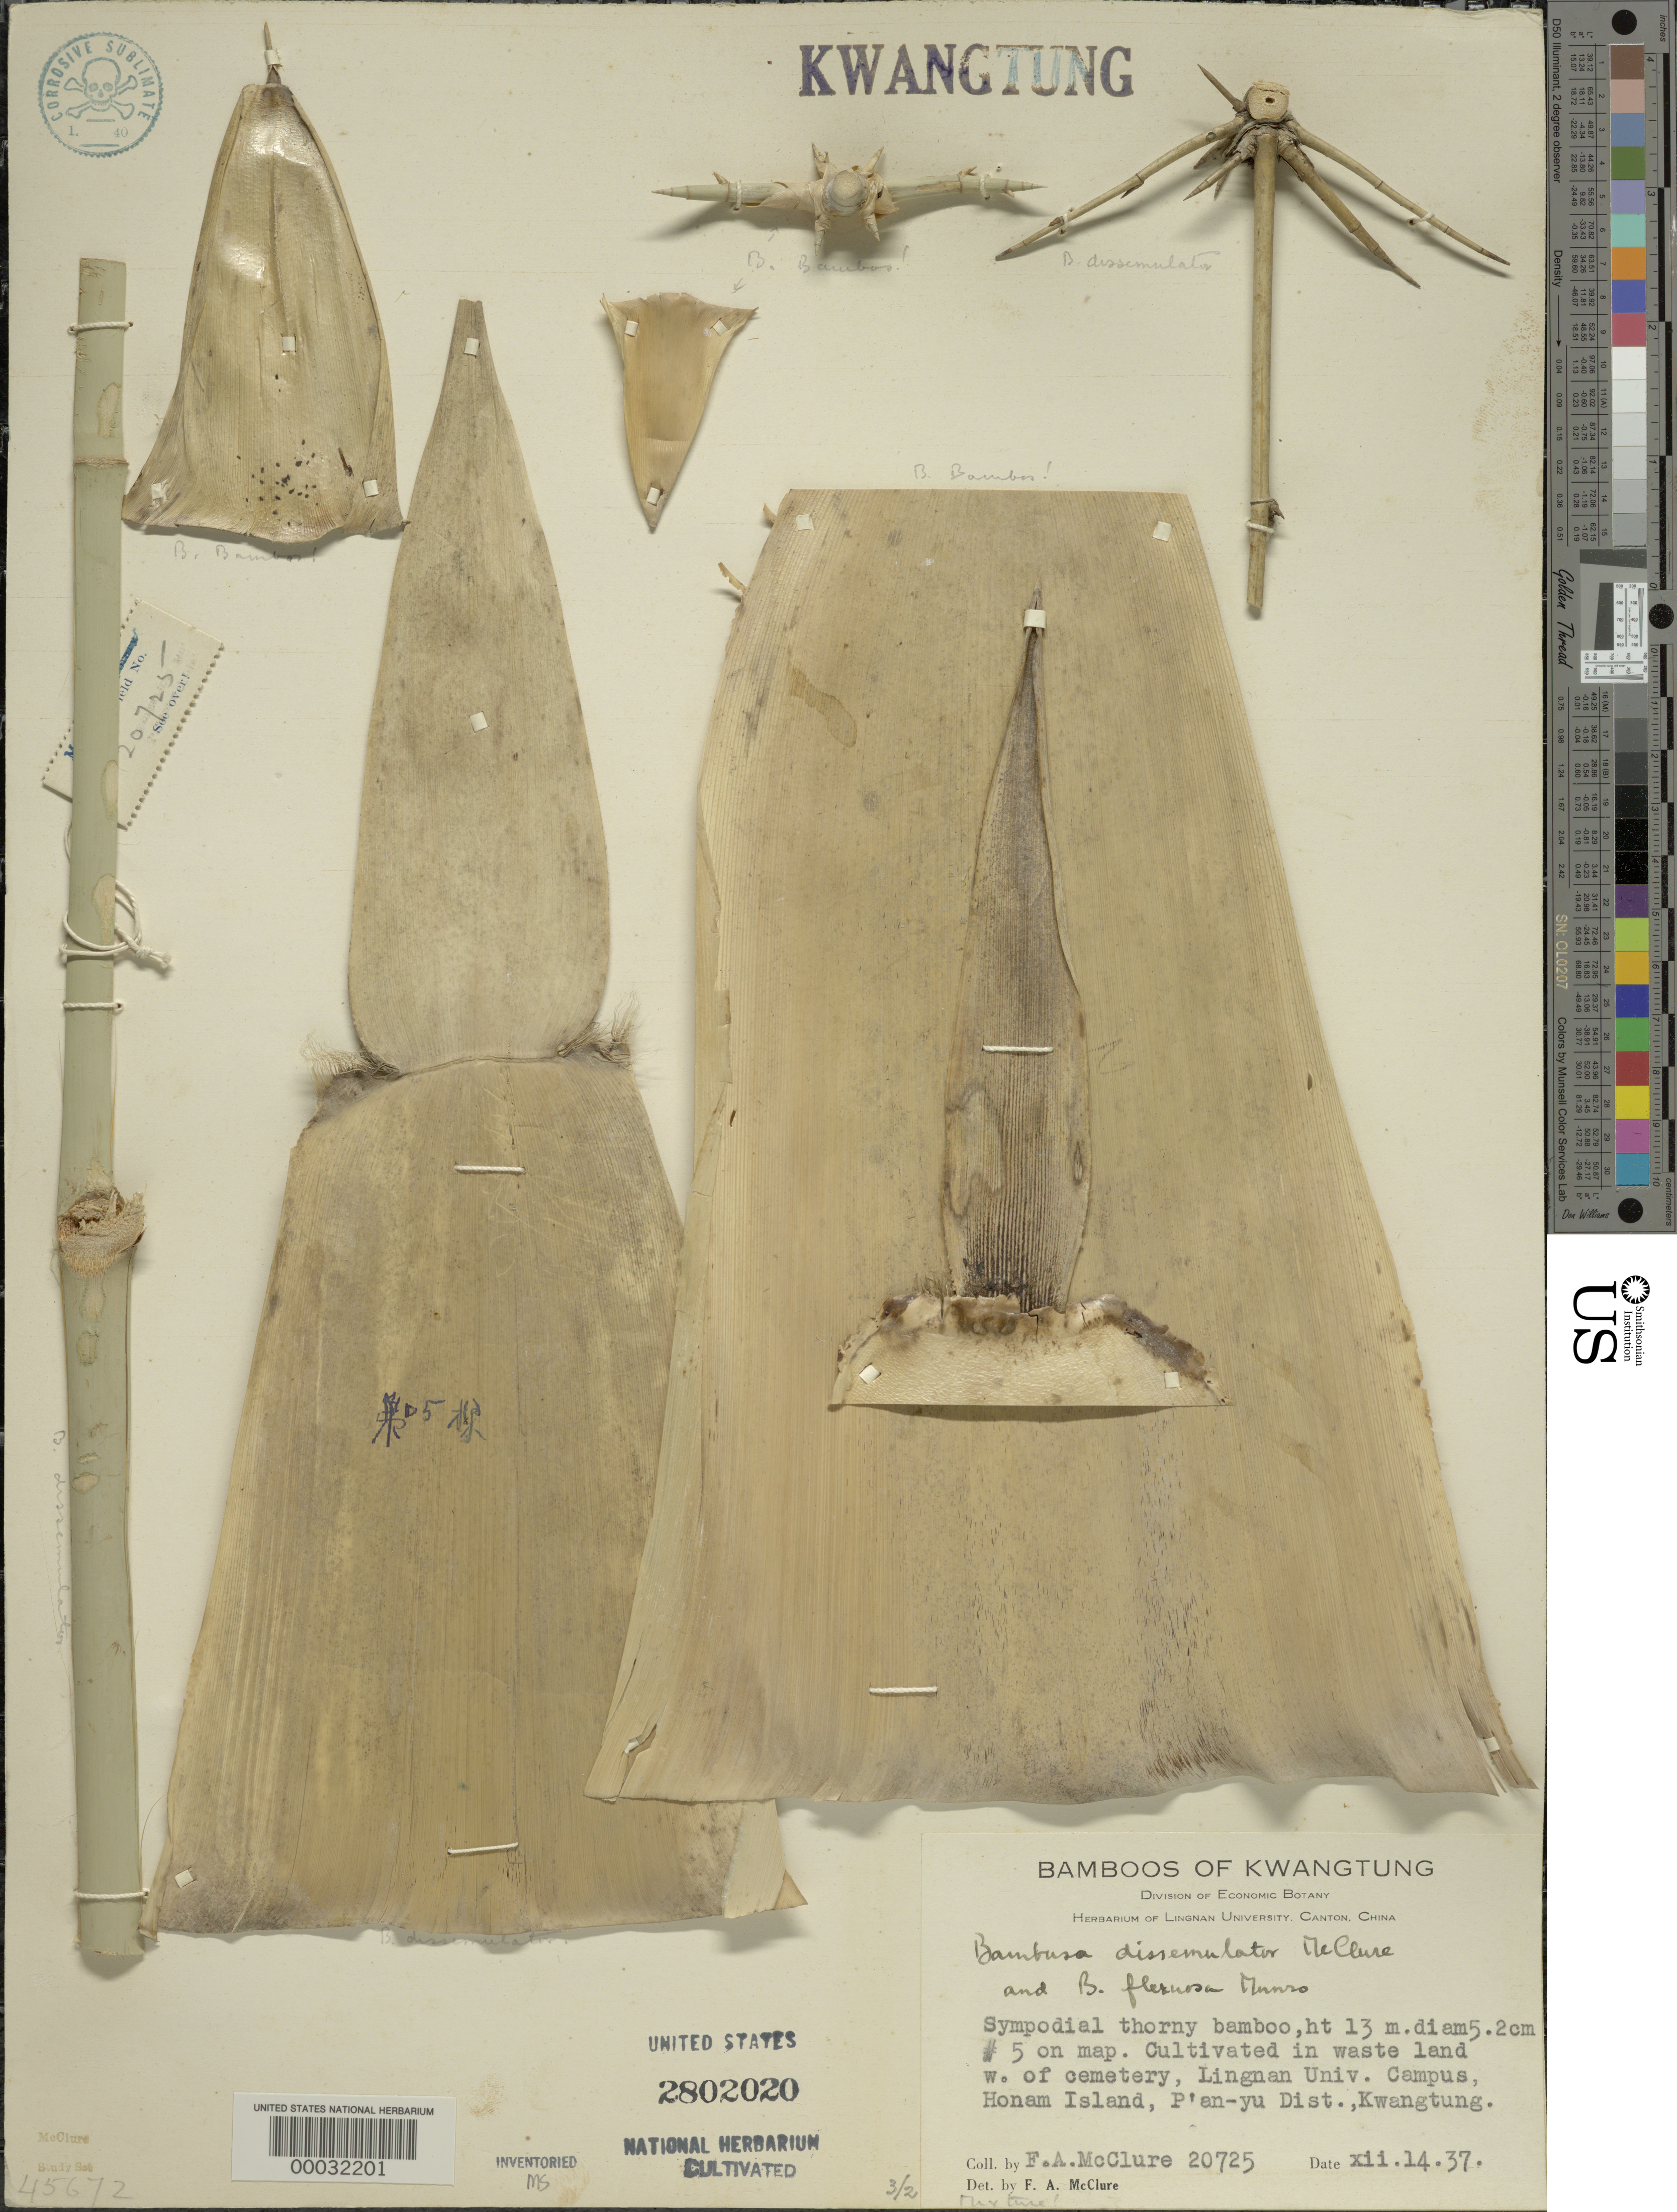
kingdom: Plantae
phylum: Tracheophyta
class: Liliopsida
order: Poales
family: Poaceae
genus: Bambusa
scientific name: Bambusa dissimulator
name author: McClure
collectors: F. A. McClure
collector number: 20725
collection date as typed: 14 Dec 1937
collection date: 1937-12-14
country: China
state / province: Guangdong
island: Honam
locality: Lingnan university campus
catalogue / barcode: US 2802020